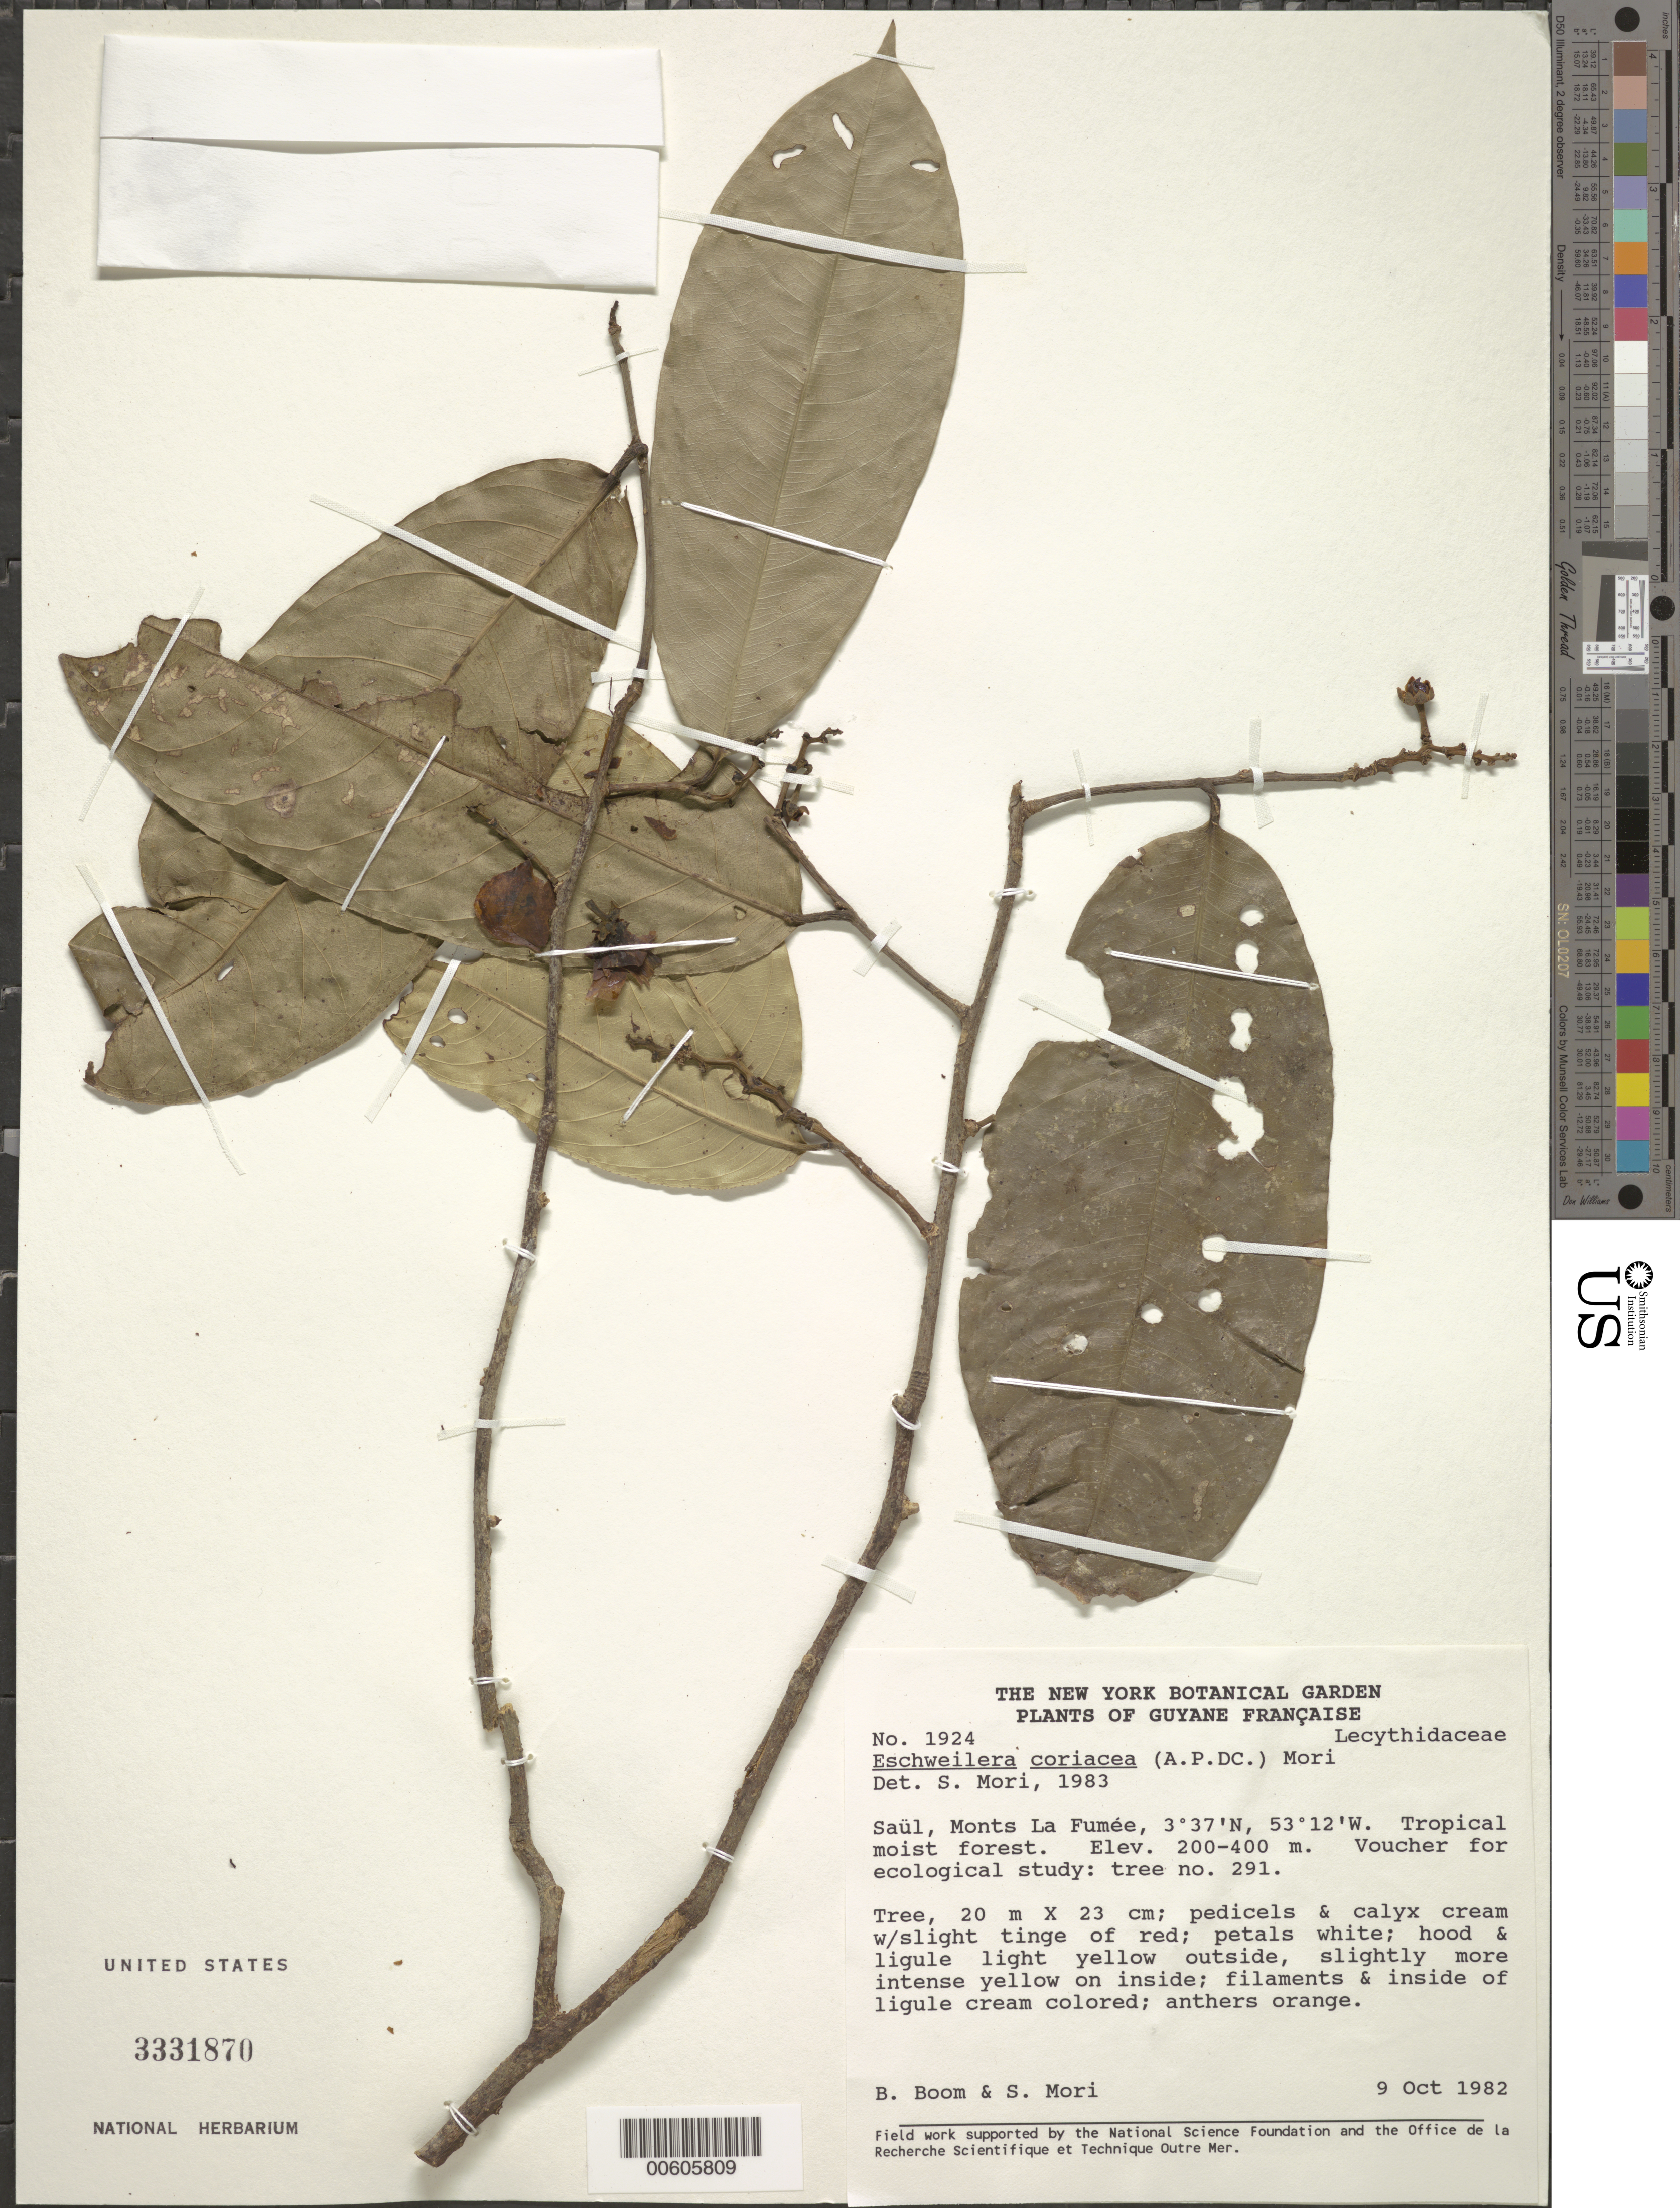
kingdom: Plantae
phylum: Tracheophyta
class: Magnoliopsida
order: Ericales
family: Lecythidaceae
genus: Eschweilera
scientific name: Eschweilera coriacea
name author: (DC.) S.A. Mori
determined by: Mori, Scott A.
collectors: B. M. Boom & S. Mori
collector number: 1924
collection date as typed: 9-Oct-82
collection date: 1982-10-09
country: French Guiana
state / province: Saint-Laurent-du-Maroni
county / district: Saül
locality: Monts La Fumée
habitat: Tropical moist forest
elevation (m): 200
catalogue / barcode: US 3331870